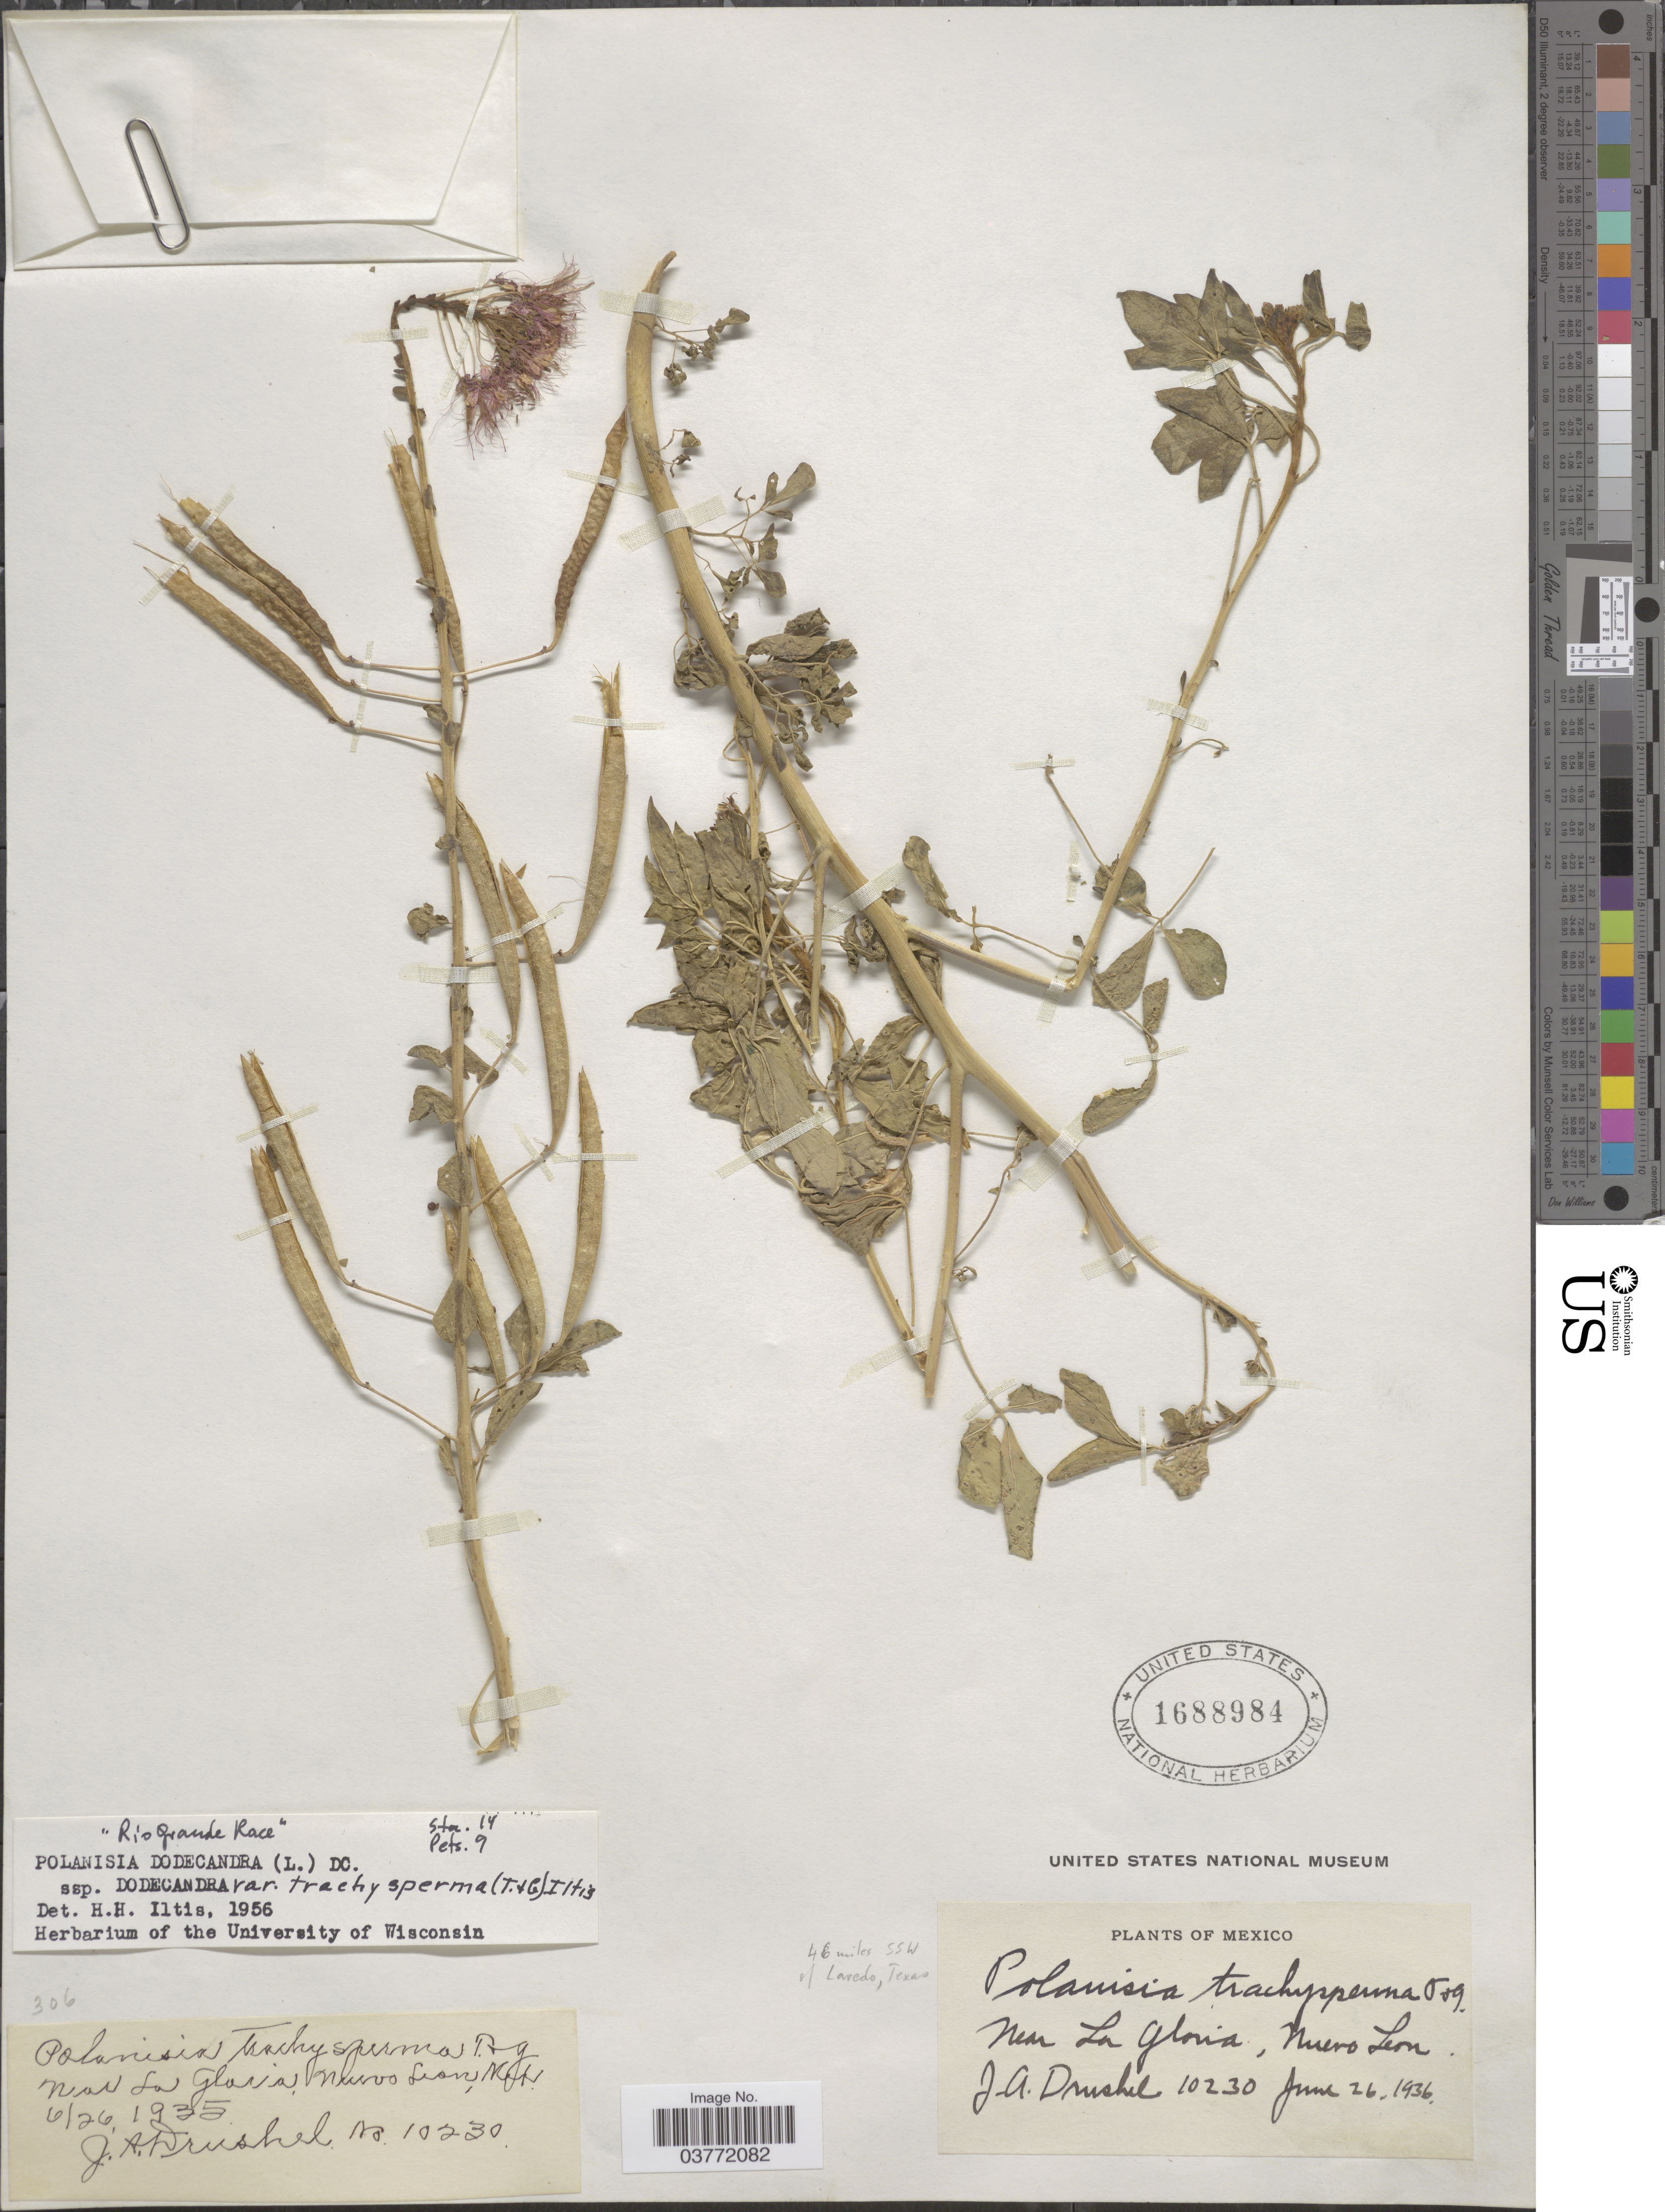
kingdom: Plantae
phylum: Tracheophyta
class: Magnoliopsida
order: Brassicales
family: Cleomaceae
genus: Polanisia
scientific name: Polanisia trachysperma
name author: Torr. & A. Gray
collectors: J. A. Drushel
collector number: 10230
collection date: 1935-06-26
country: Mexico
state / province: Nuevo León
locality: Near La Gloria. 46 miles SSW of Laredo, Texas.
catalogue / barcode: US 1688984